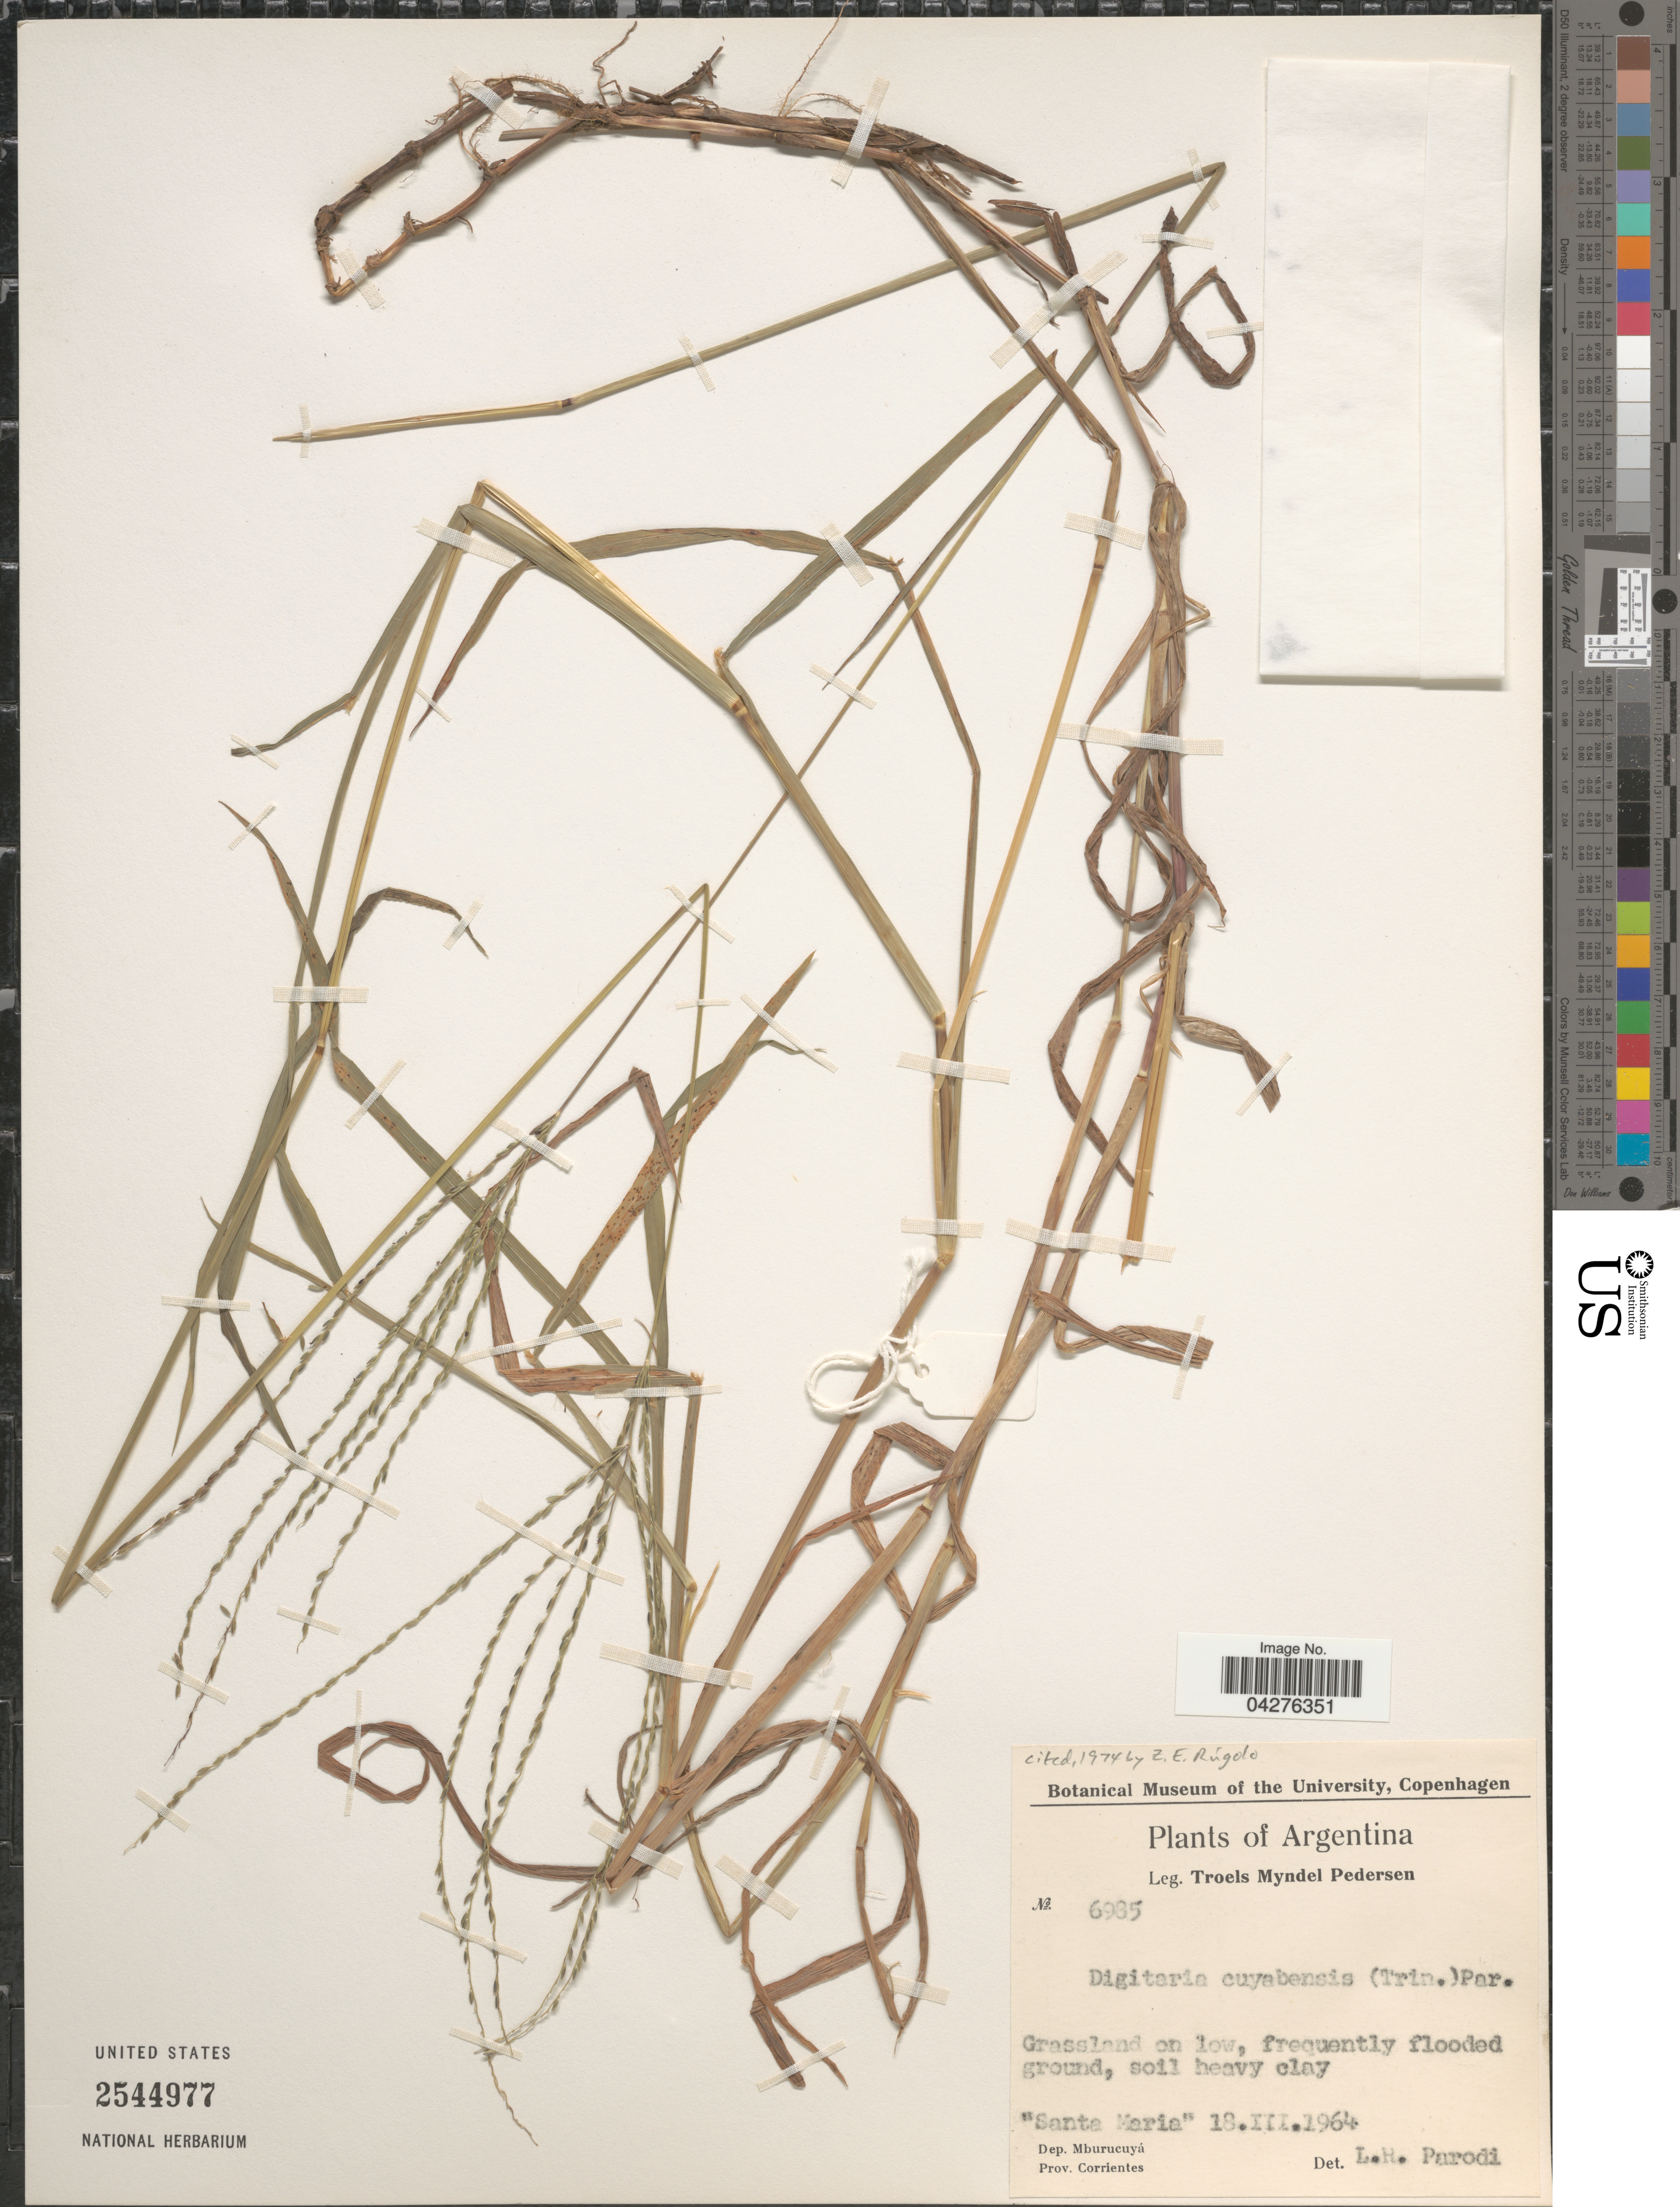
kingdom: Plantae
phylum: Tracheophyta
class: Liliopsida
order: Poales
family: Poaceae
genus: Digitaria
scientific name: Digitaria cuyabensis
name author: (Trin.) Parodi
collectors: T. Pederson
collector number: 6985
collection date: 1964-03-18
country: Argentina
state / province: Corrientes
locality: Santa Maria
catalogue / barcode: US 2544977